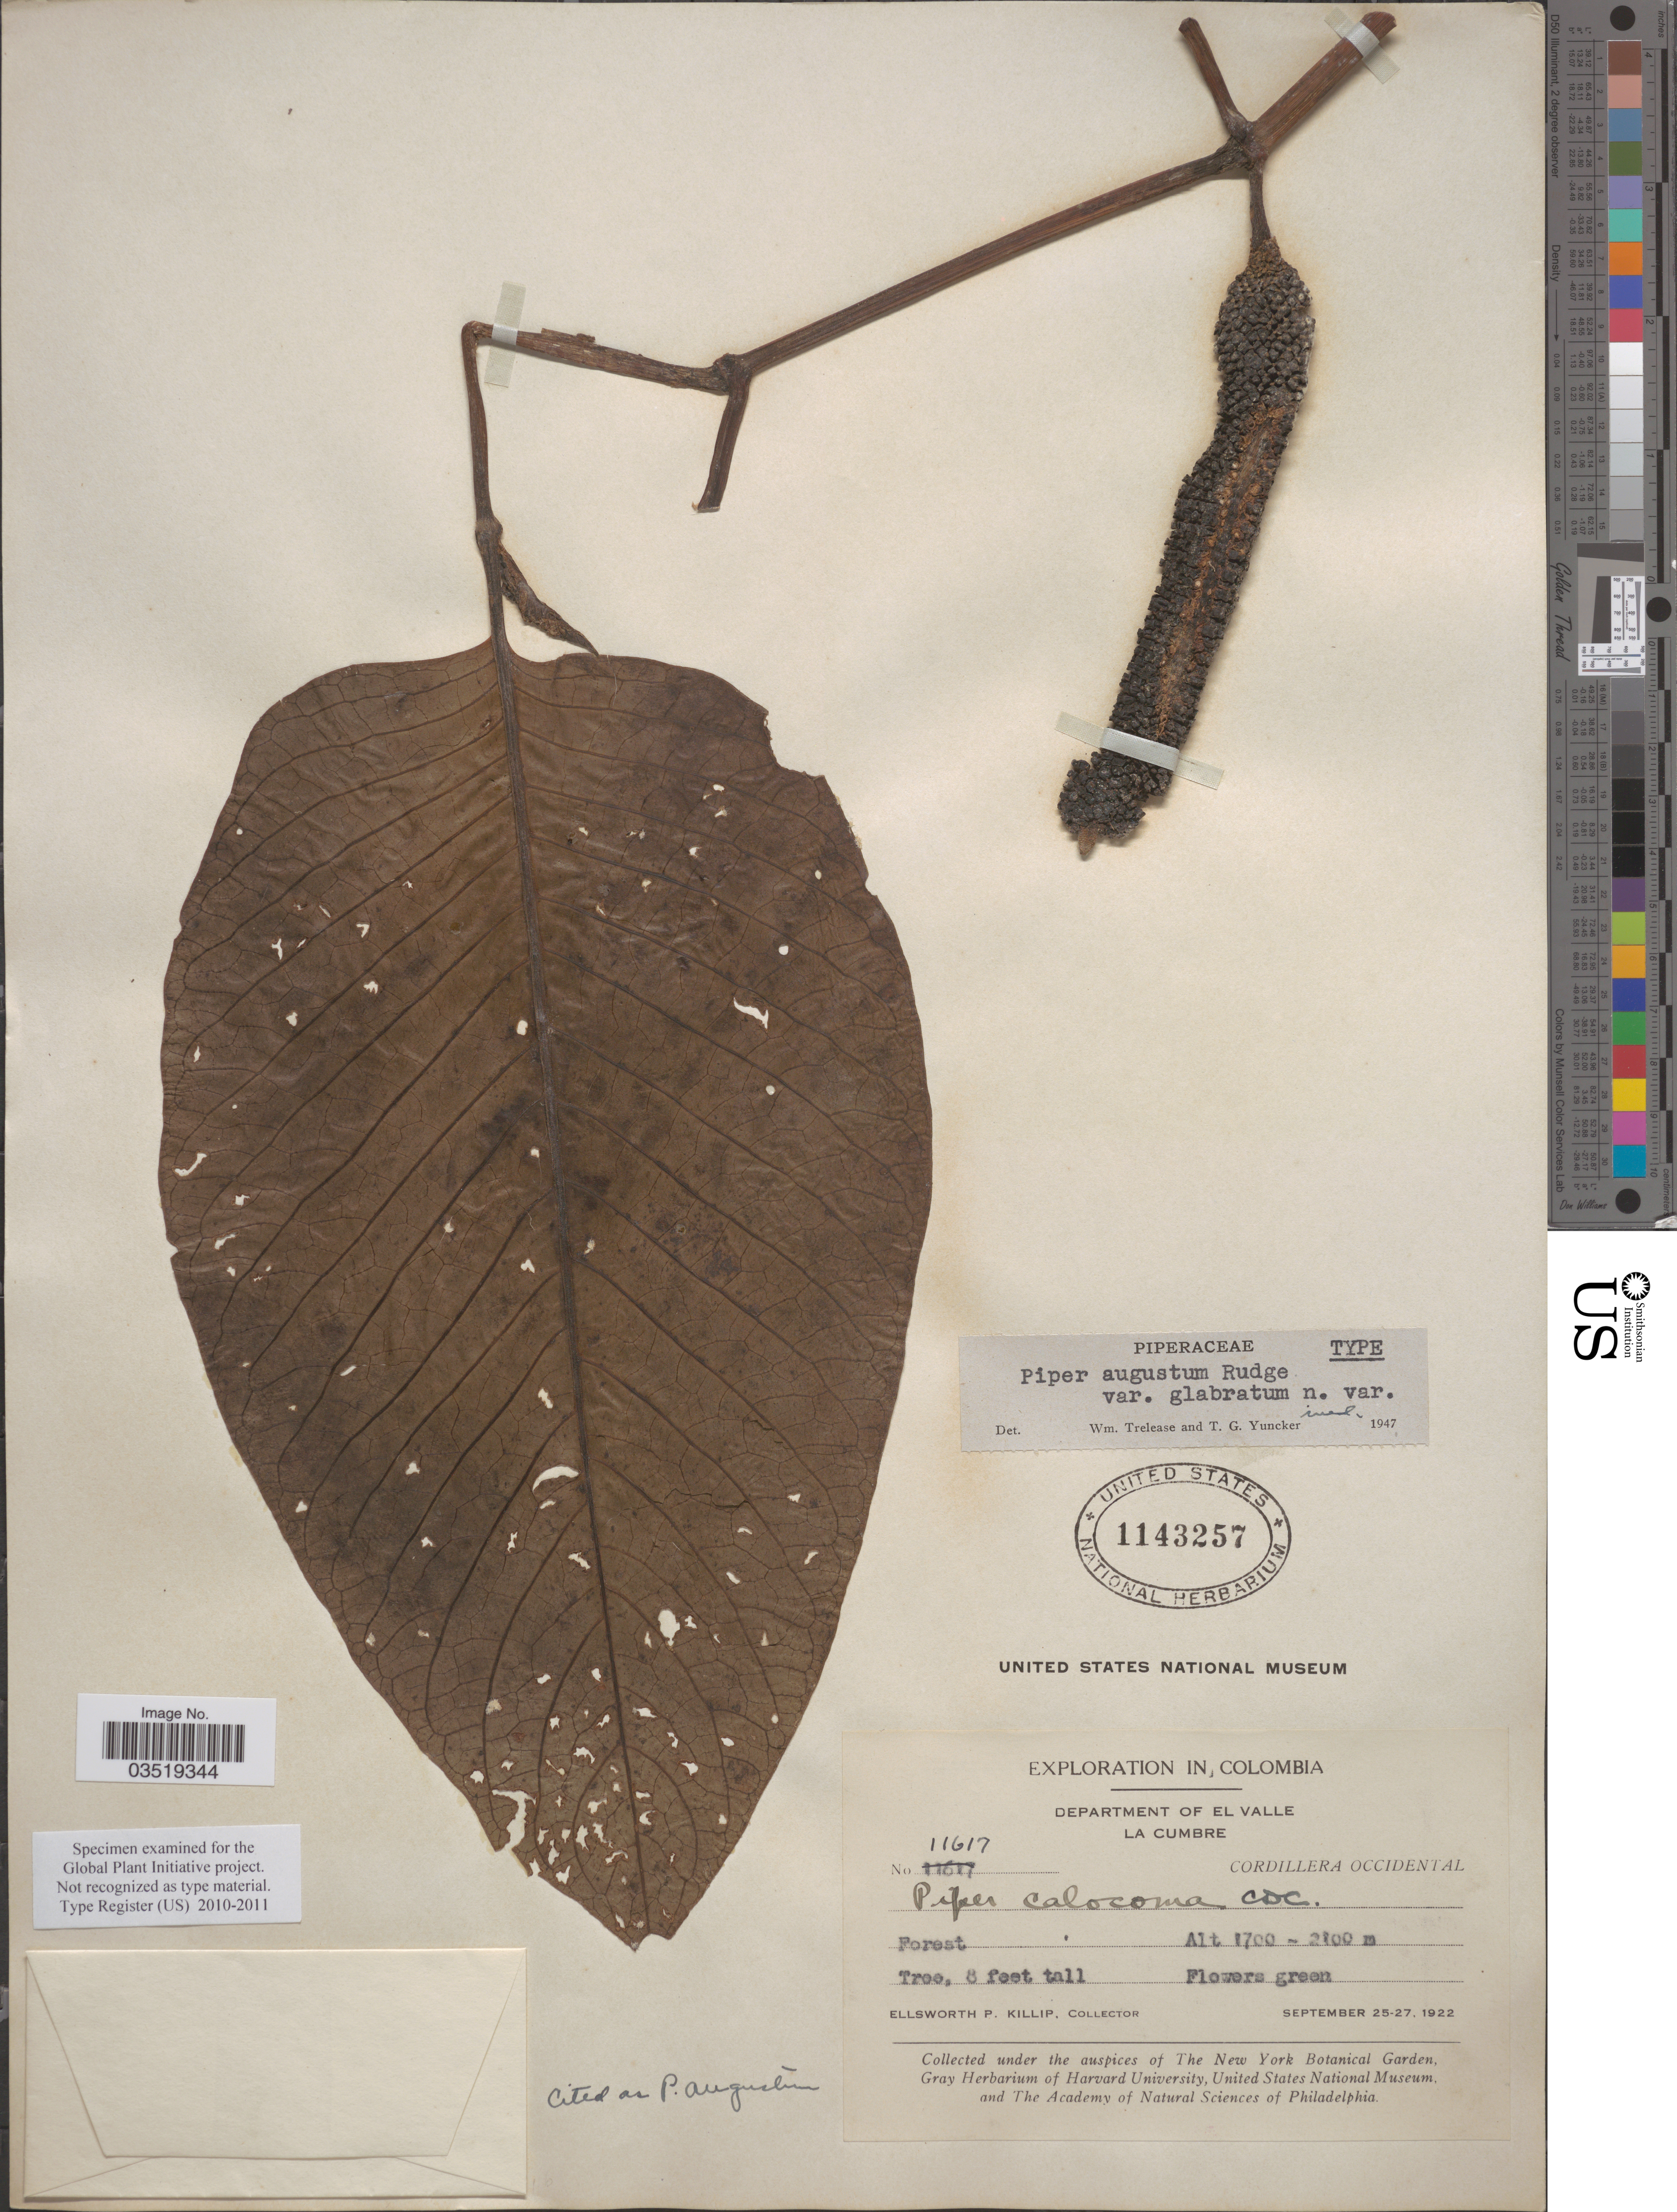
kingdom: Plantae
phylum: Tracheophyta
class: Magnoliopsida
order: Piperales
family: Piperaceae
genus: Piper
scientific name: Piper augustum var. augustum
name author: Rudge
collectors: E. P. Killip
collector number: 11617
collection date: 1922-09-25/1922-09-27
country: Colombia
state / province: Valle del Cauca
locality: Department of El Valle. La Cumbre. Cordillera Occidental.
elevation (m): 1700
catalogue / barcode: US 1143257